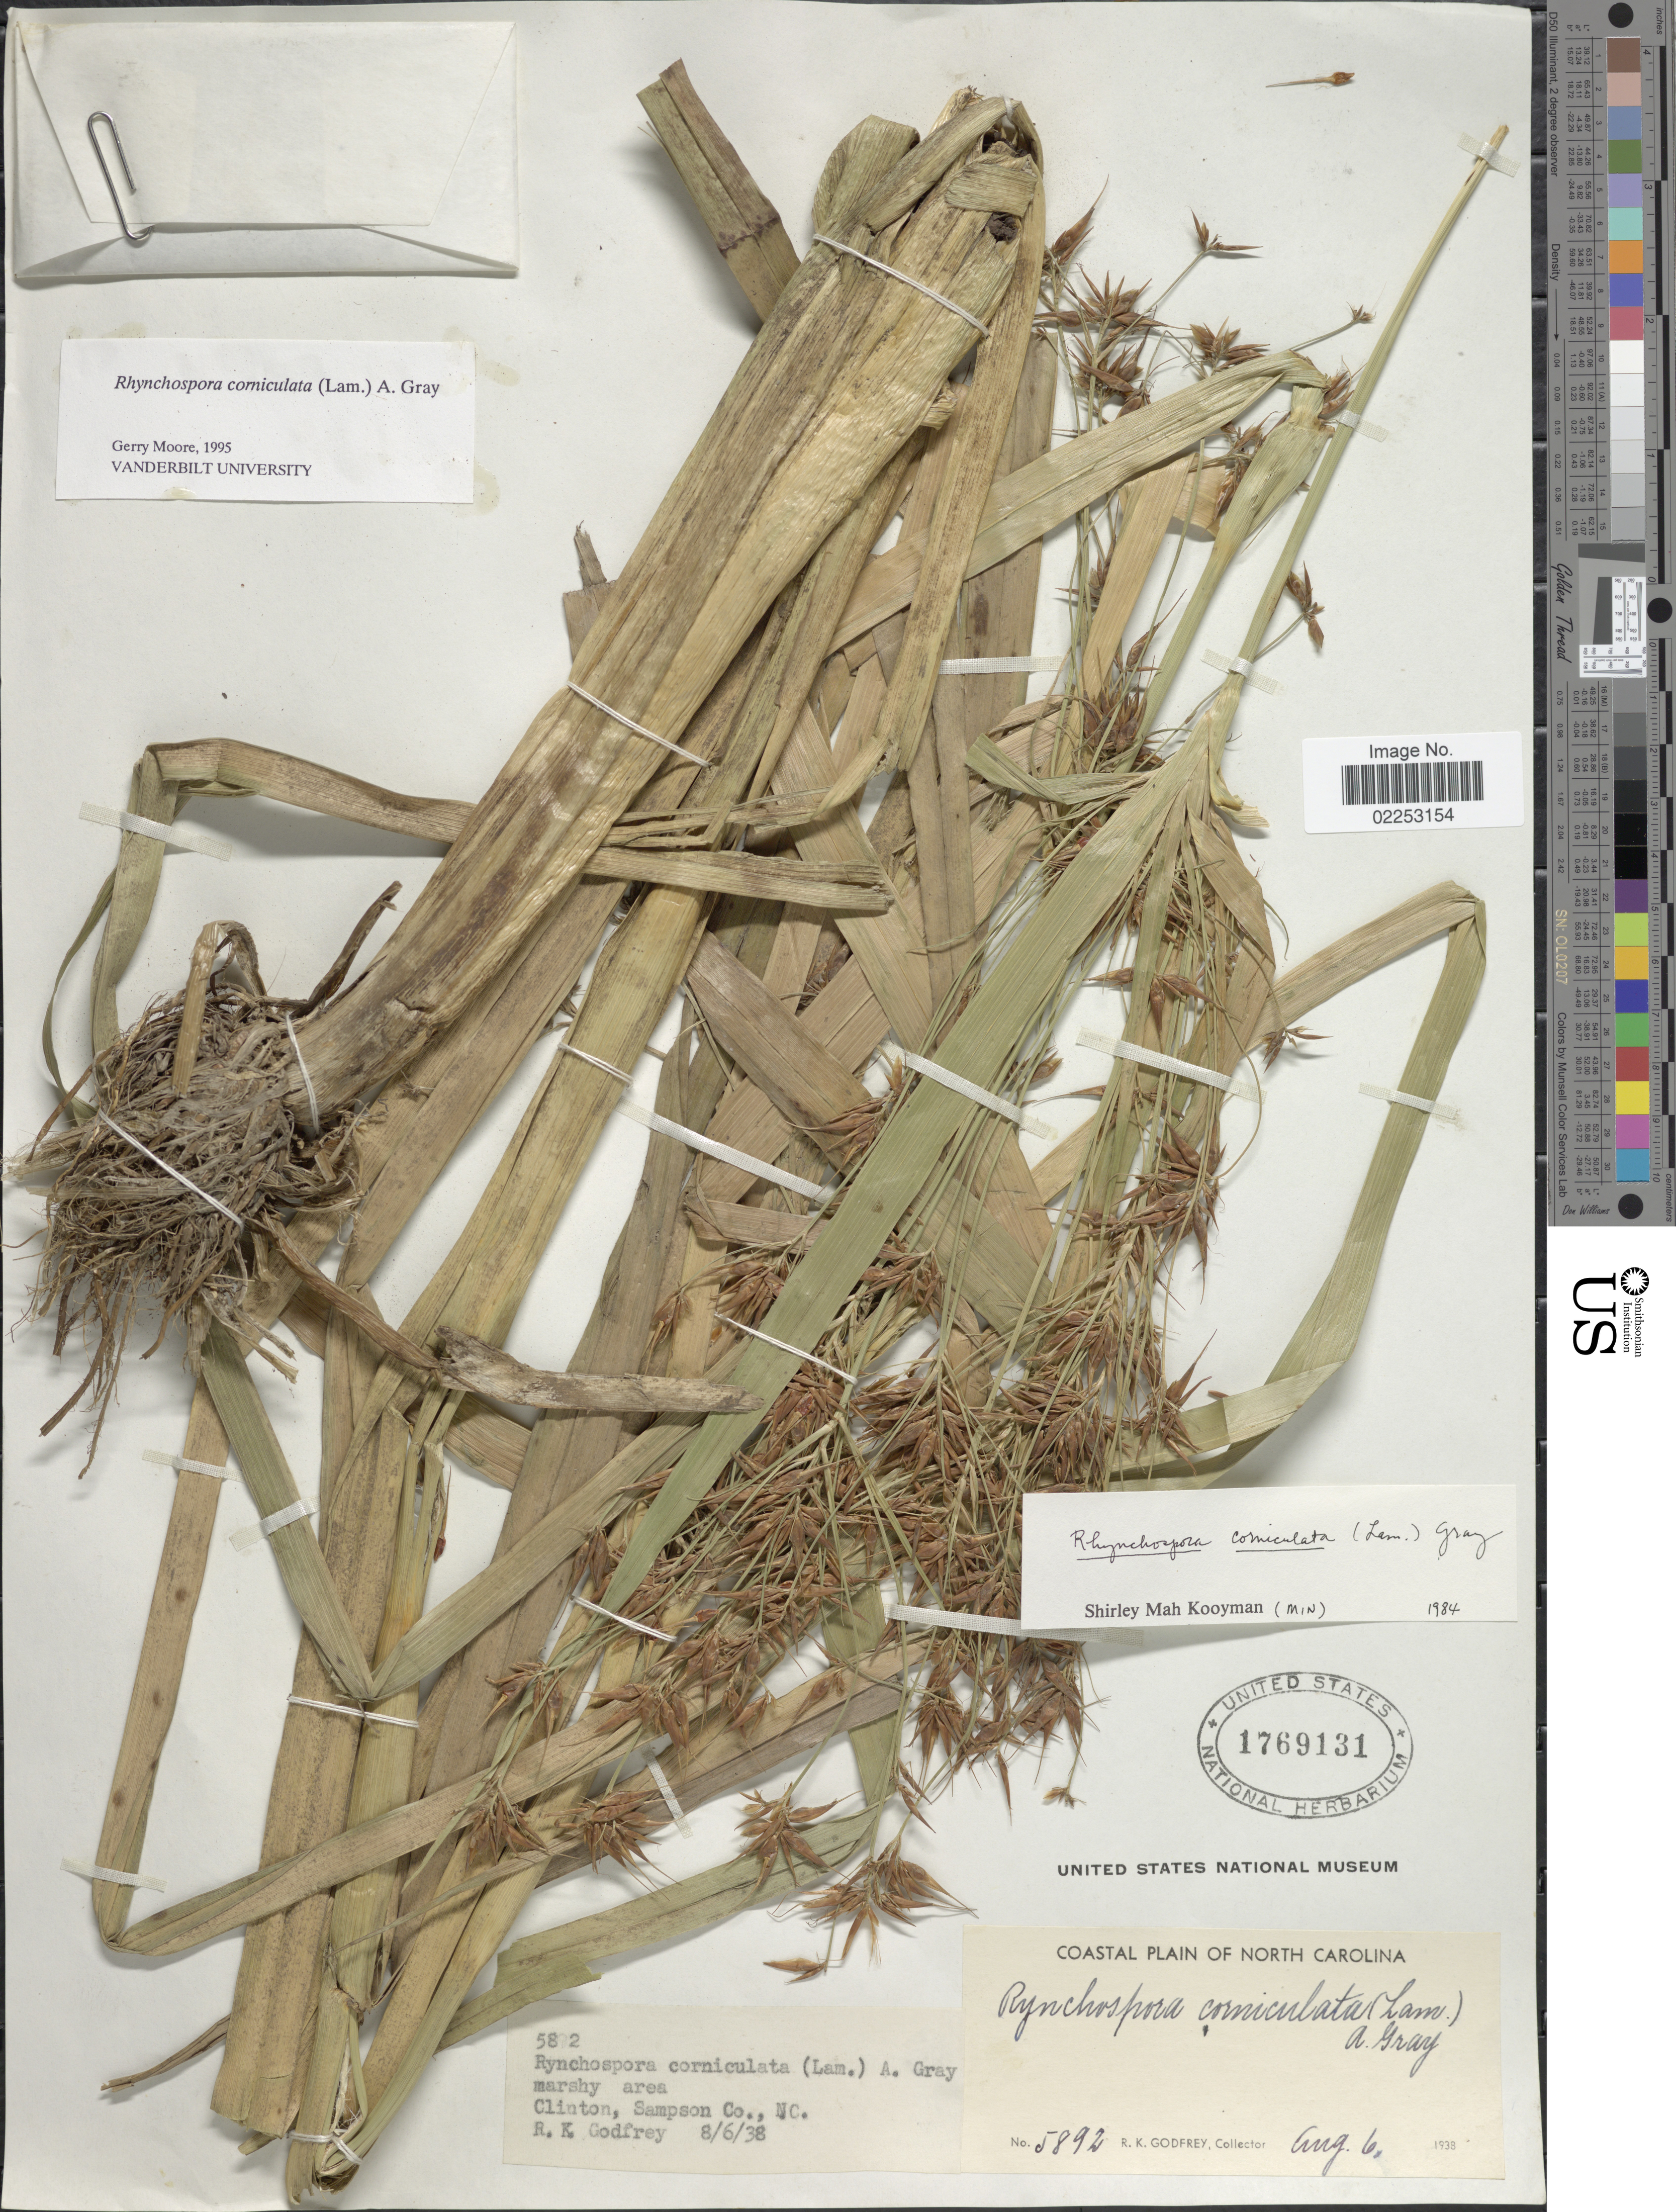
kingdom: Plantae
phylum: Tracheophyta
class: Liliopsida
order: Poales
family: Cyperaceae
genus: Rhynchospora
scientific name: Rhynchospora corniculata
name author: (Lam.) A. Gray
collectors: R. K. Godfrey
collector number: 5892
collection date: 1938-08-06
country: United States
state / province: North Carolina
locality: Clinton, Sampson Co. Coastal Plain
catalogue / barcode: US 1769131